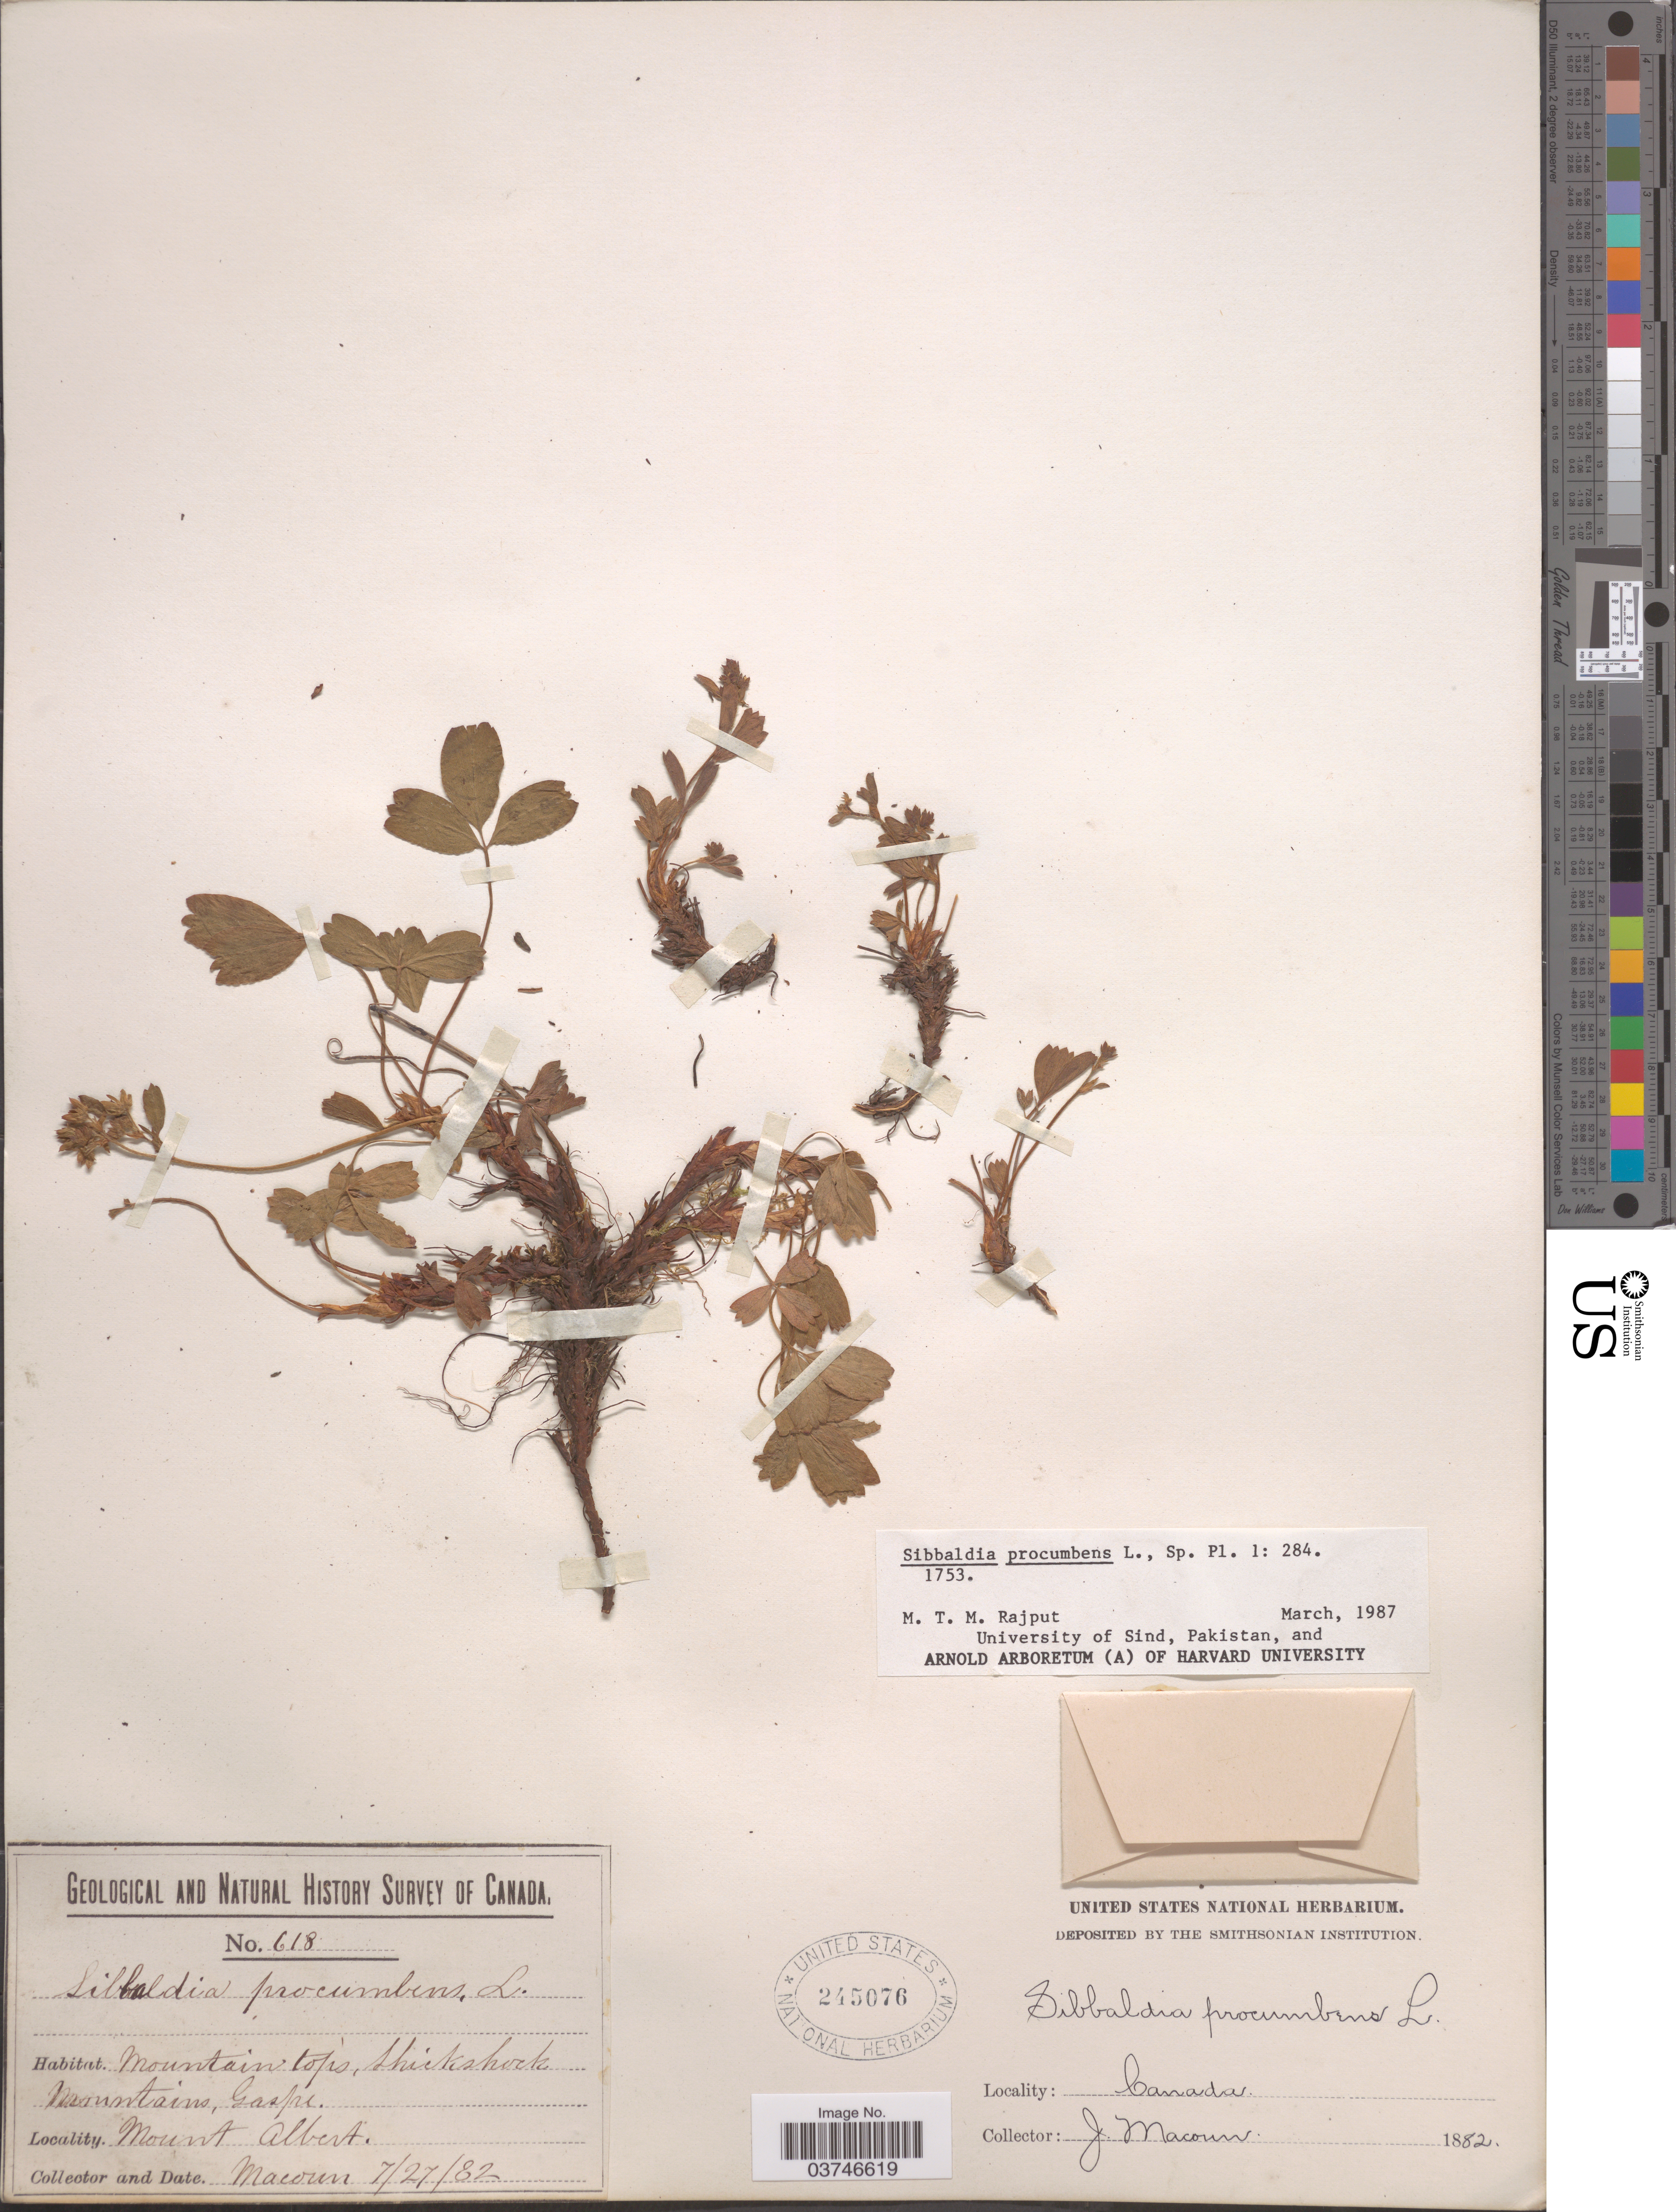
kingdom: Plantae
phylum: Tracheophyta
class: Magnoliopsida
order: Rosales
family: Rosaceae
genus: Sibbaldia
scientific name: Sibbaldia procumbens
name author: L.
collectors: J. Macoun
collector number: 618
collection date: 1882-07-27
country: Canada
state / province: Quebec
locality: Mountain tops, Shickshock Mountain, Gaspe. Mount Albert.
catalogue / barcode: US 245076